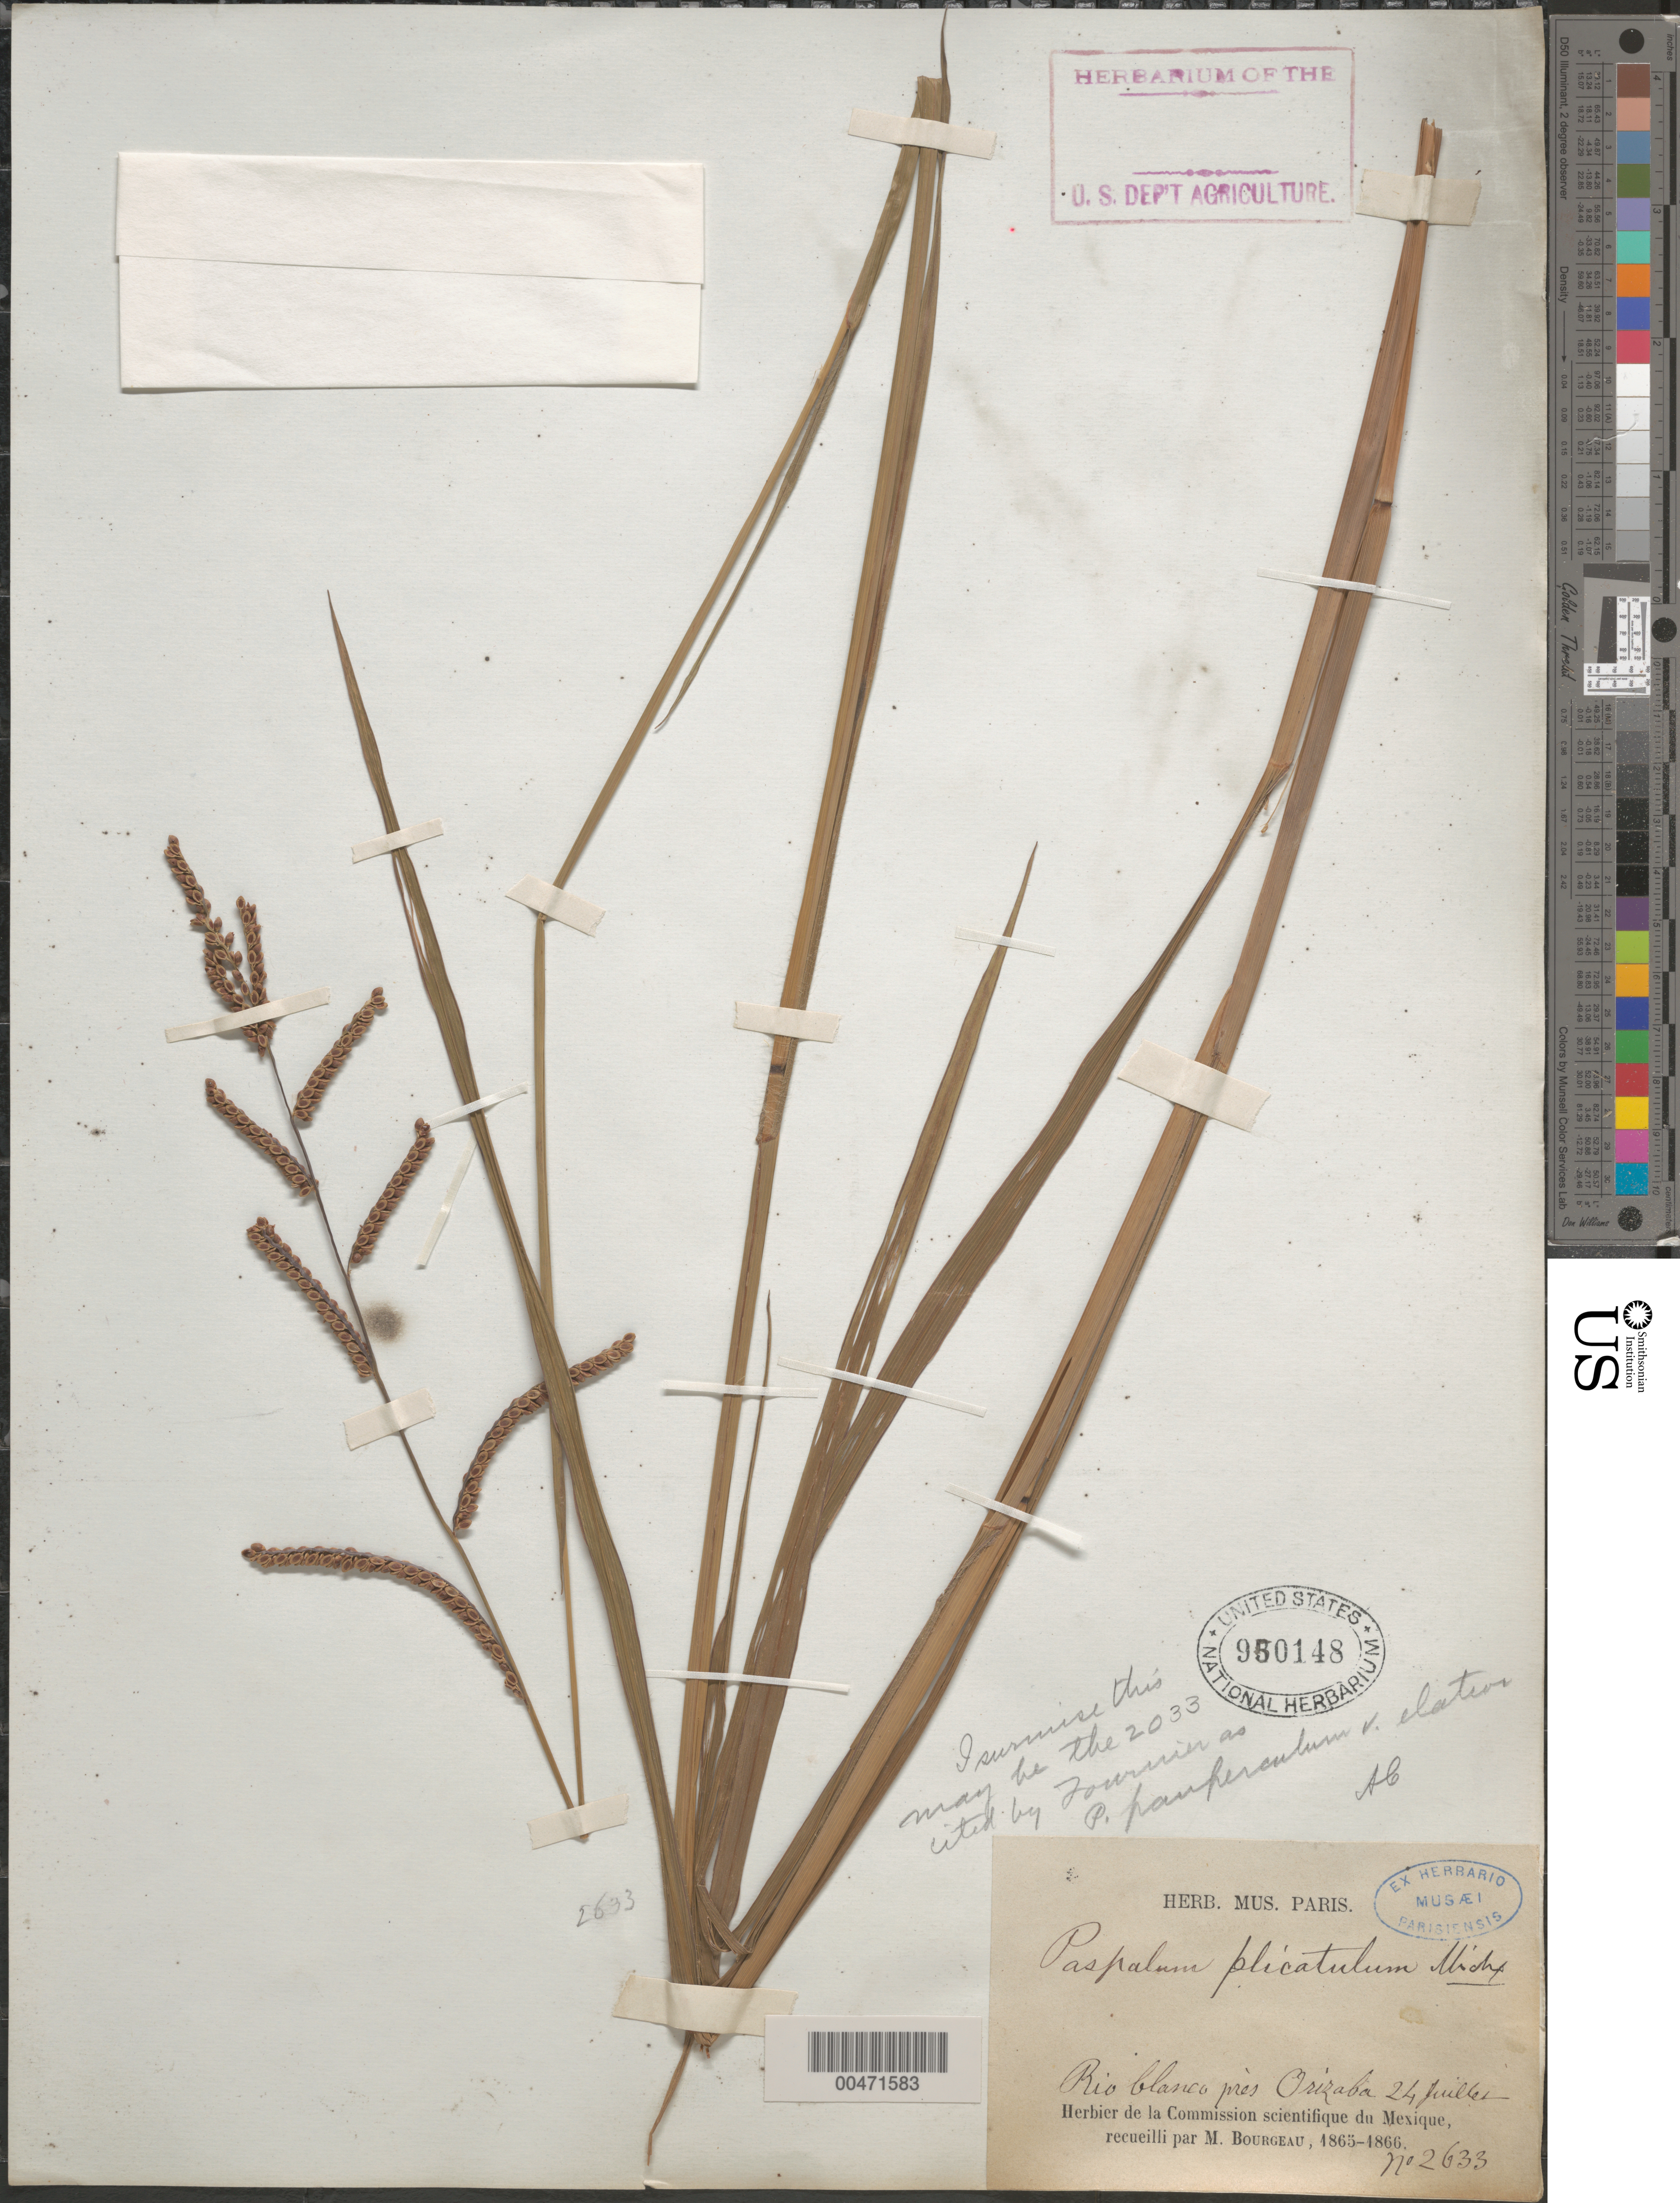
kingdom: Plantae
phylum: Tracheophyta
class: Liliopsida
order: Poales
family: Poaceae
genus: Paspalum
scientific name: Paspalum plicatulum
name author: Michx.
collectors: E. Bourgeau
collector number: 2633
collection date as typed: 24 Jul 1865 or 24 Jul 1866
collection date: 1865-07-24 or 1866-07-24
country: Mexico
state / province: Veracruz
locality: Rio Blanco prŠs Orizaba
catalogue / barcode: US 950148